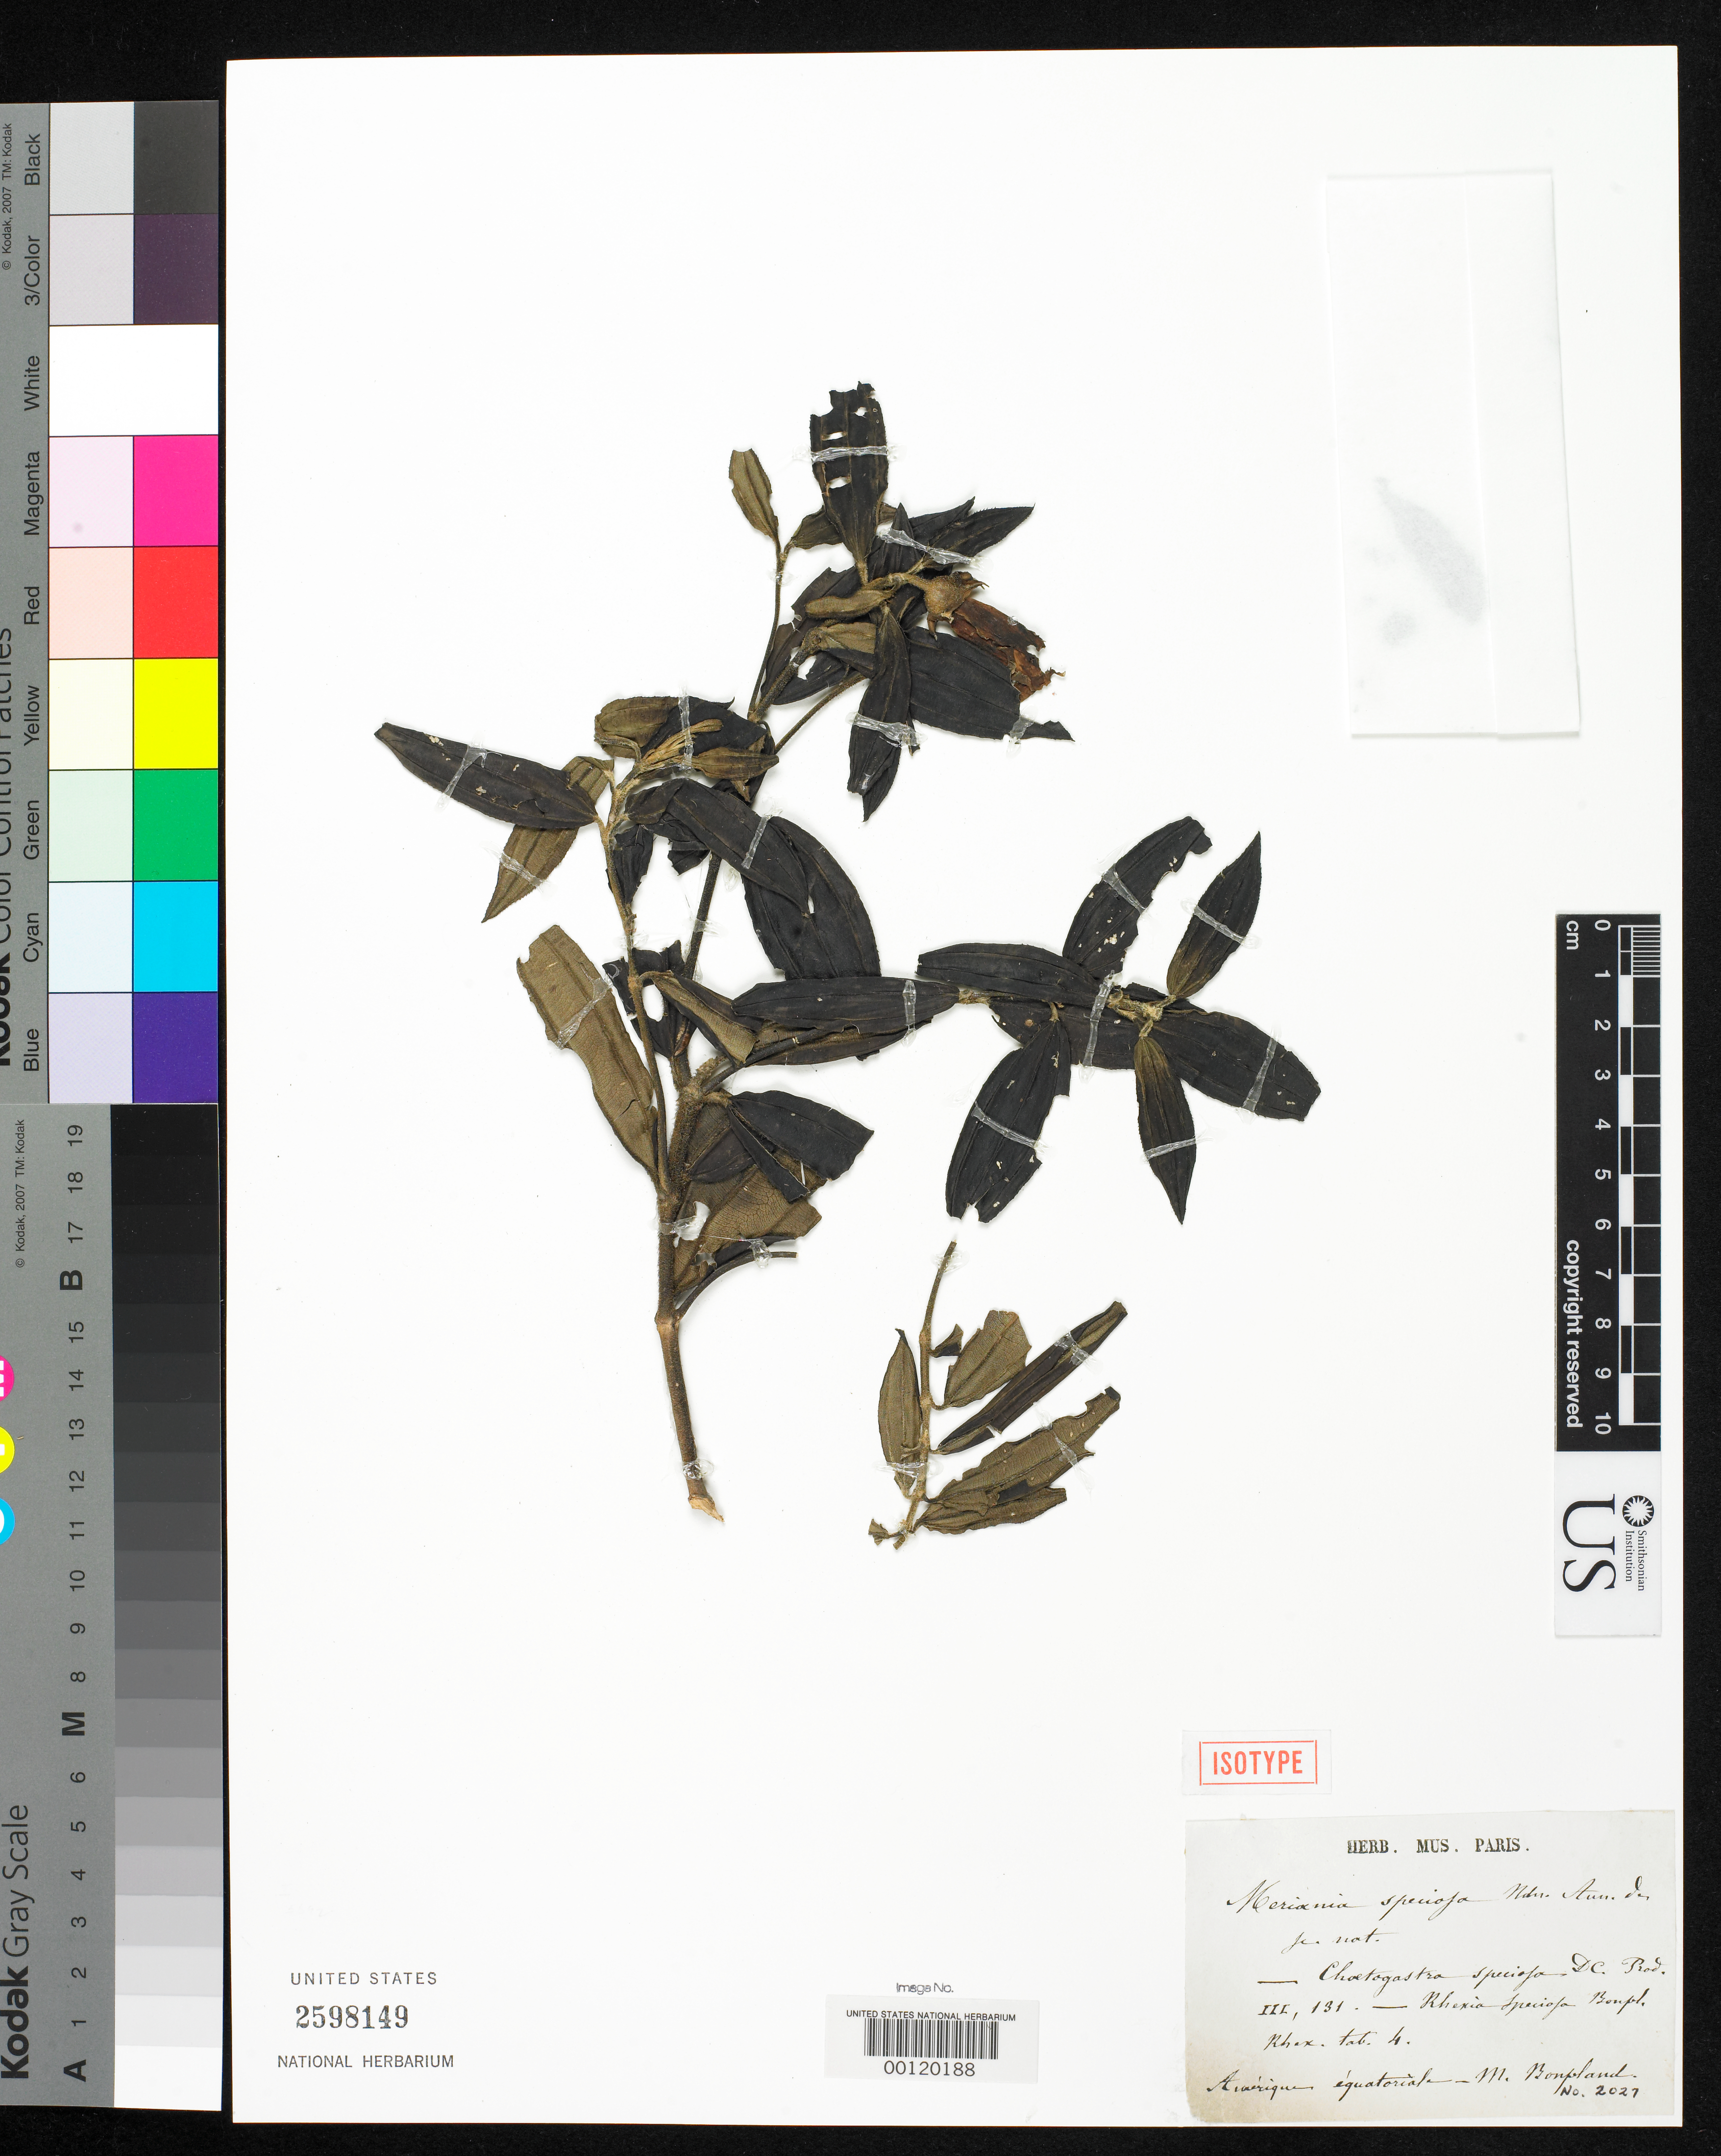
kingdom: Plantae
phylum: Tracheophyta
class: Magnoliopsida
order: Myrtales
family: Melastomataceae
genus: Rhexia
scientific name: Rhexia speciosa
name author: Bonpl. & Rich.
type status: Isotype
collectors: A. J. A. Bonpland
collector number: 2027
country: Colombia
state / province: Cauca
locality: "In Monte Quindiu, et prope urbem Popayan."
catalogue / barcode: US 2598149